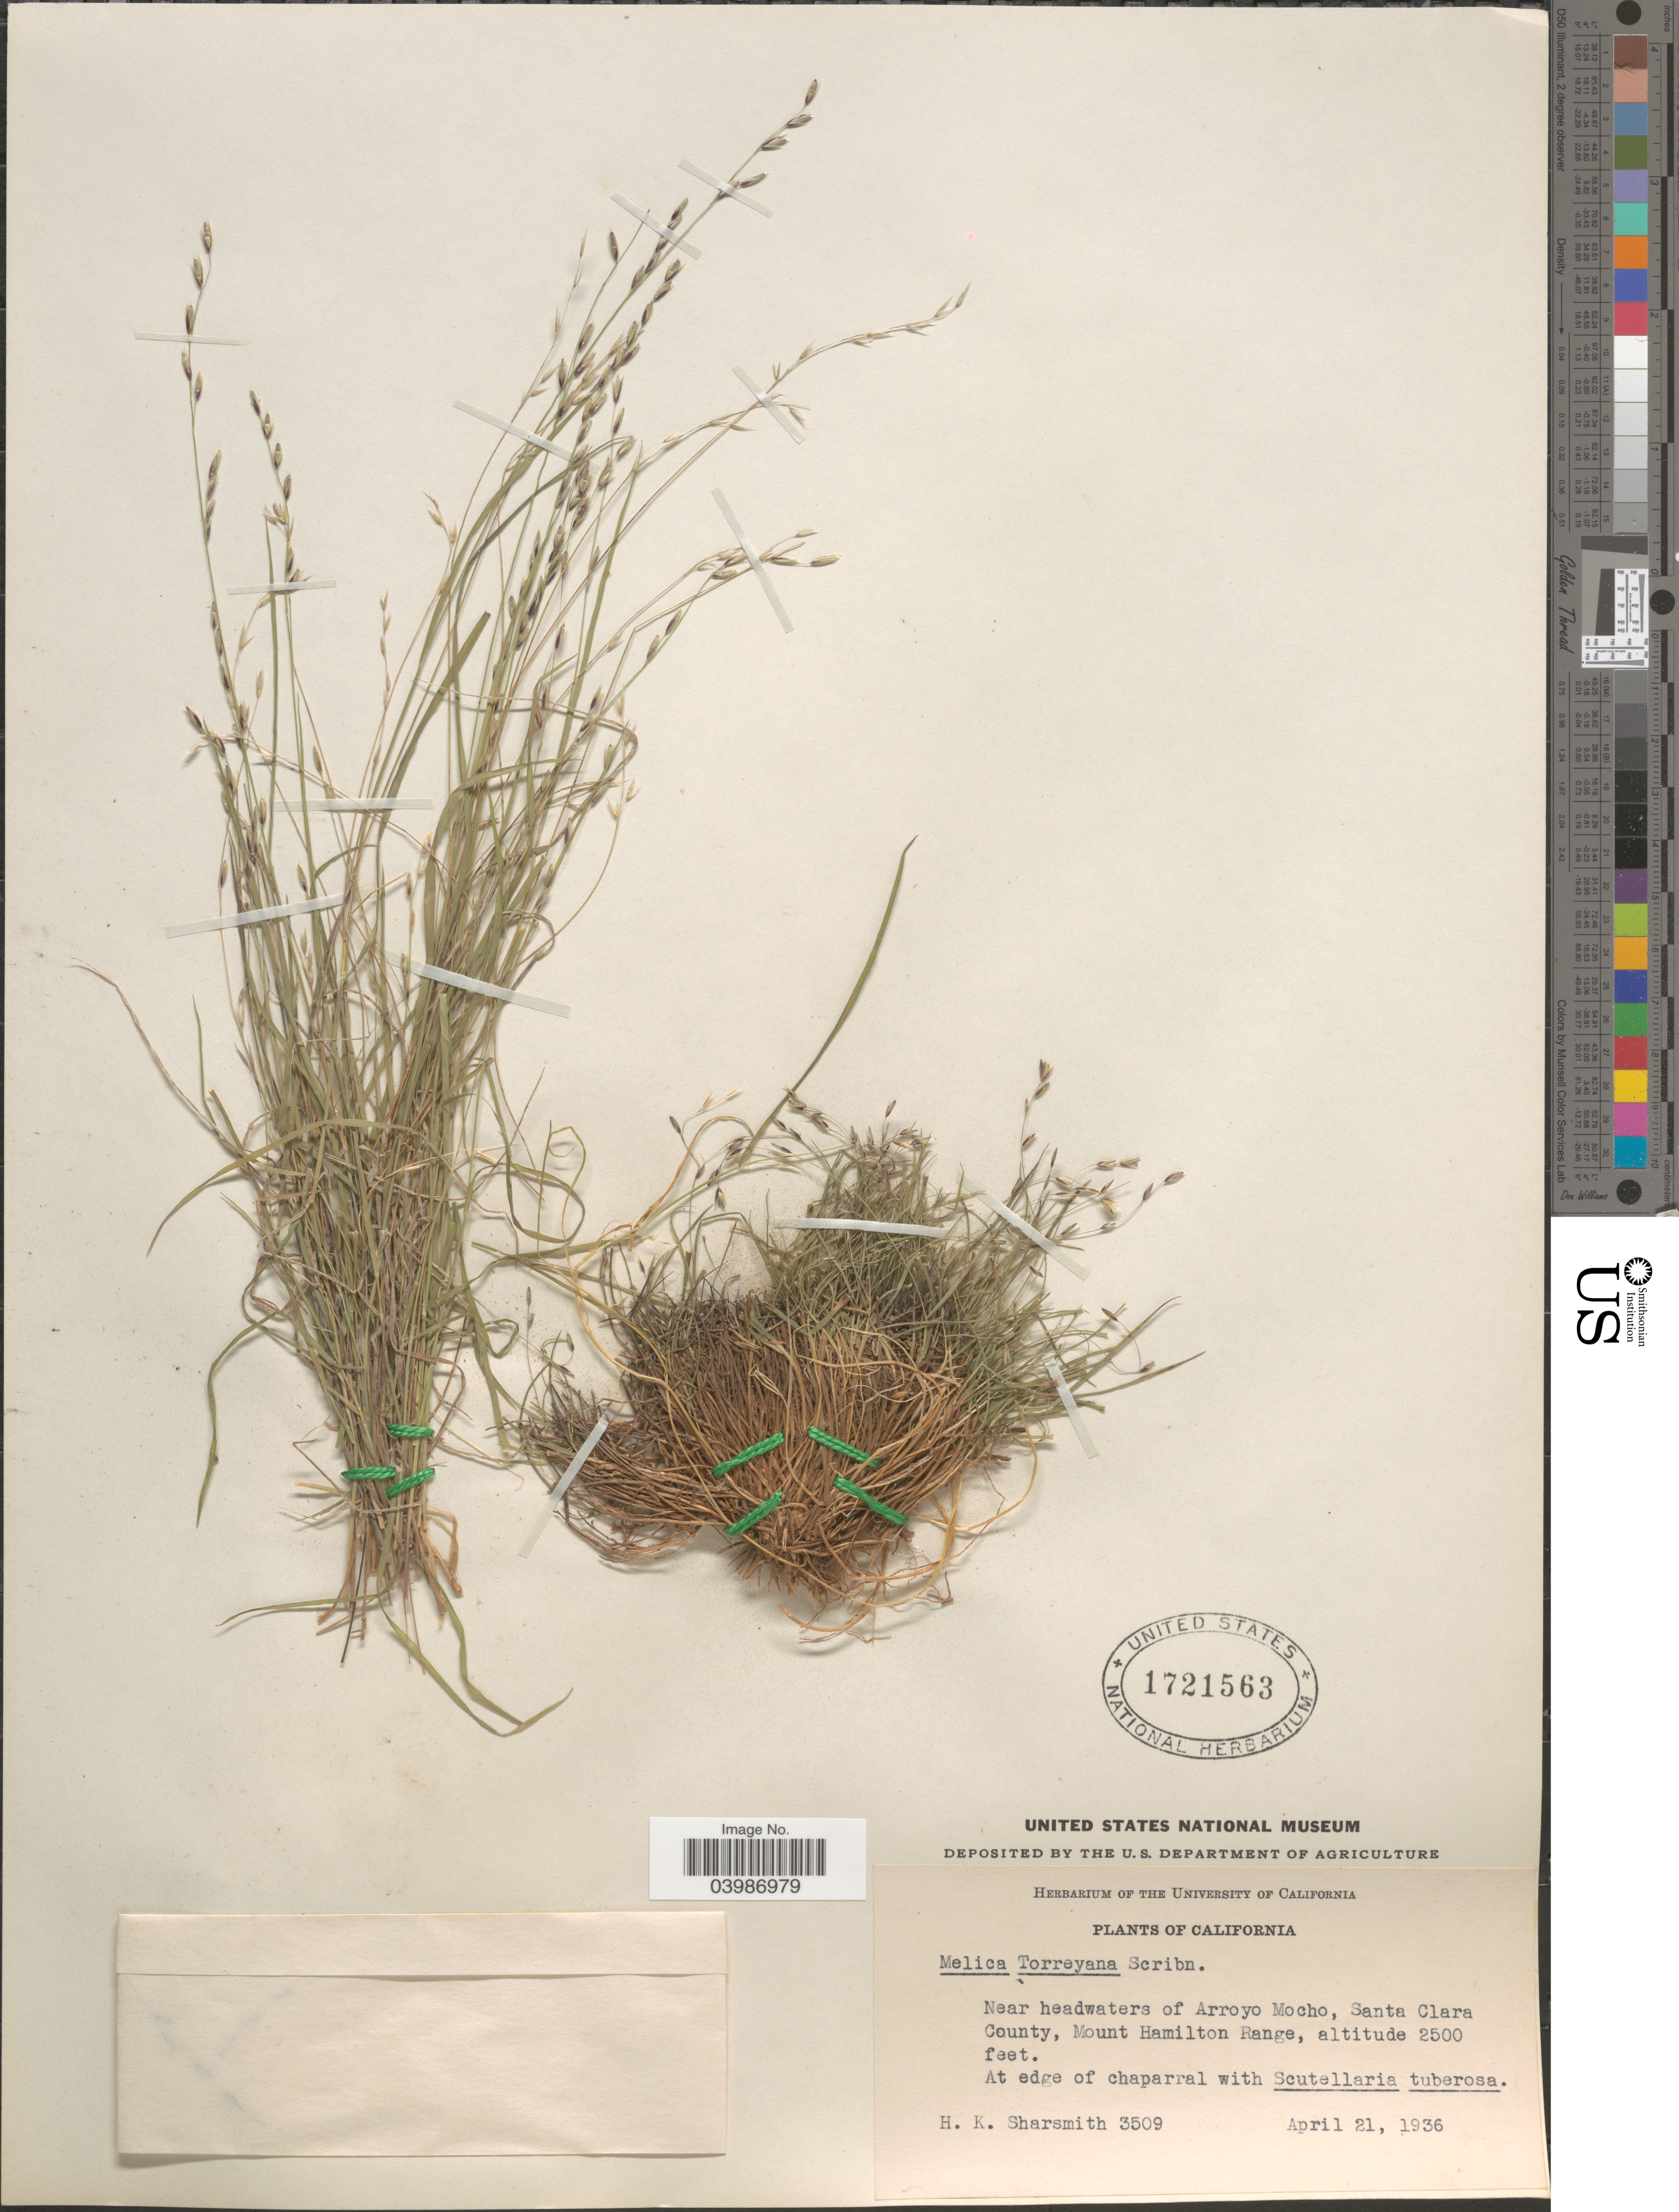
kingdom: Plantae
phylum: Tracheophyta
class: Liliopsida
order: Poales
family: Poaceae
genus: Melica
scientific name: Melica torreyana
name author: Scribn.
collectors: H. Sharsmith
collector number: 3509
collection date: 1936-04-21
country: United States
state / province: California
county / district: Santa Clara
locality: Near headwaters of Arroyo Mocho, Santa Clara County, Mount Hamilton Range.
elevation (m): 762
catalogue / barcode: US 1721563